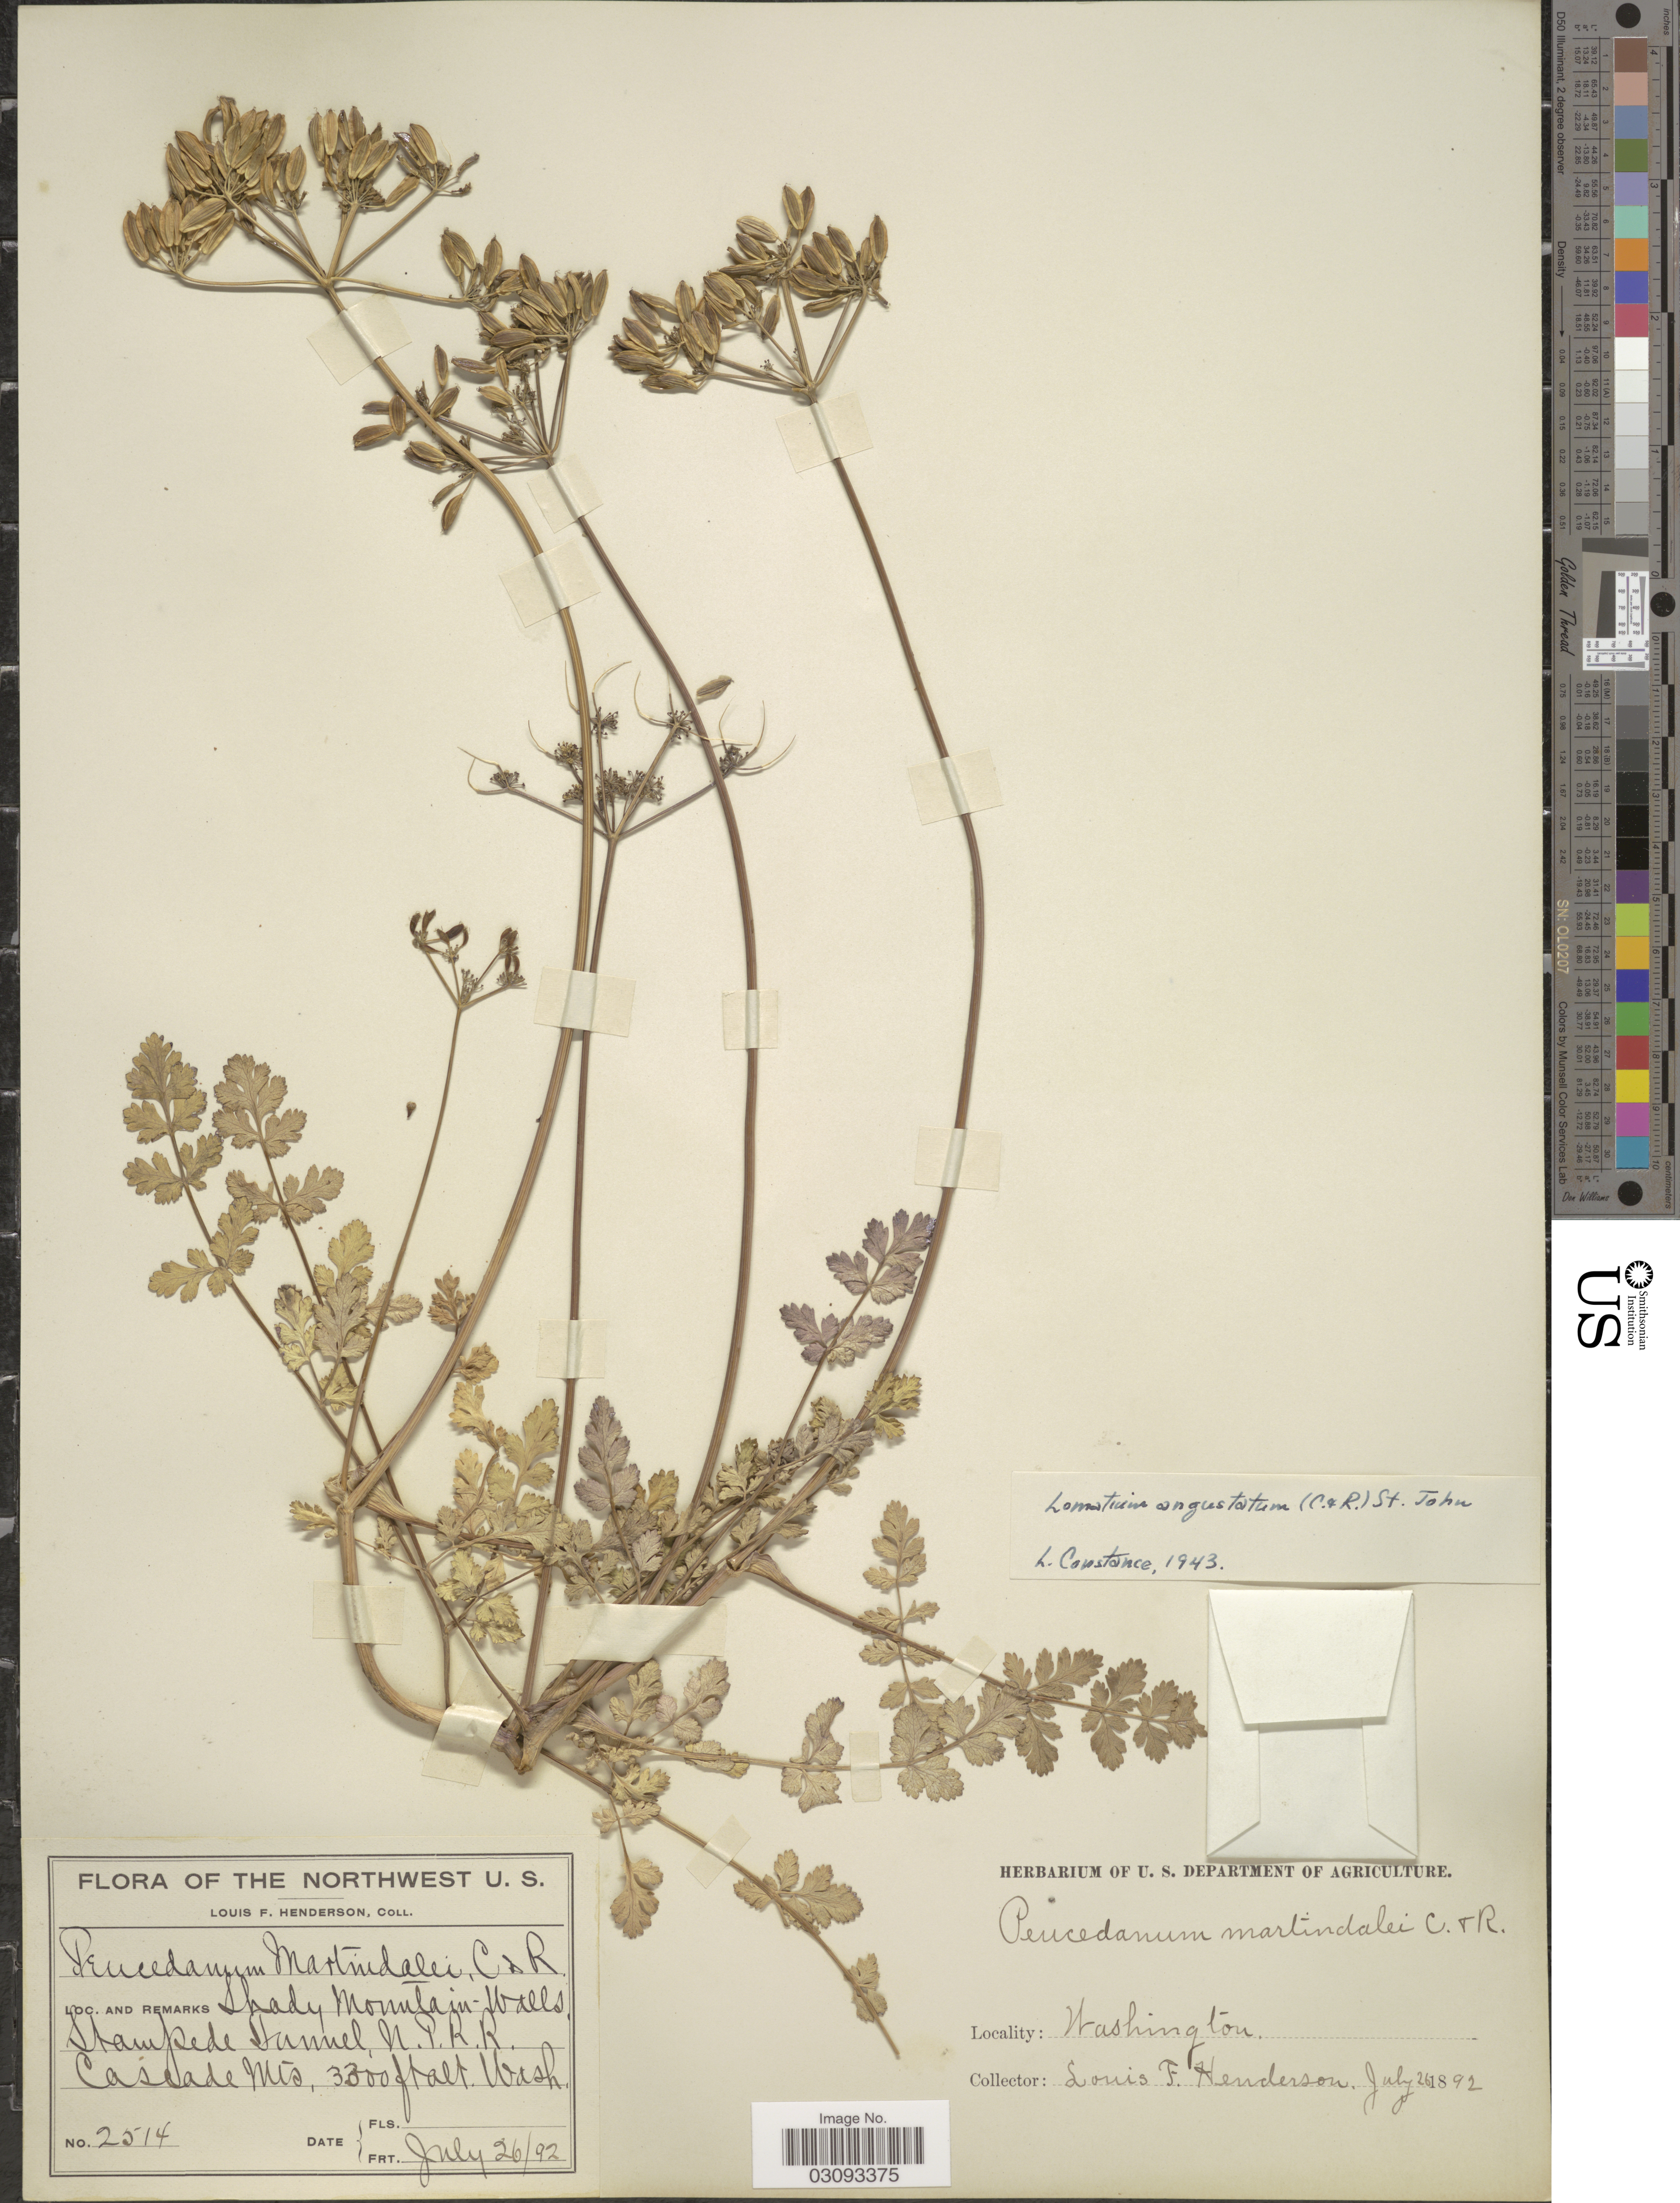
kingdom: Plantae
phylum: Tracheophyta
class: Magnoliopsida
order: Apiales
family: Apiaceae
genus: Lomatium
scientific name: Lomatium angustatum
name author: (J.M. Coult. & Rose) H. St. John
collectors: L. Henderson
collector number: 2514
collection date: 1892-07-26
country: United States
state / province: Washington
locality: The Northwest U.S. Shady Mountain Walls, Stampede Tunnel, N.P.R.R. Cascade Mts.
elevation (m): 1006